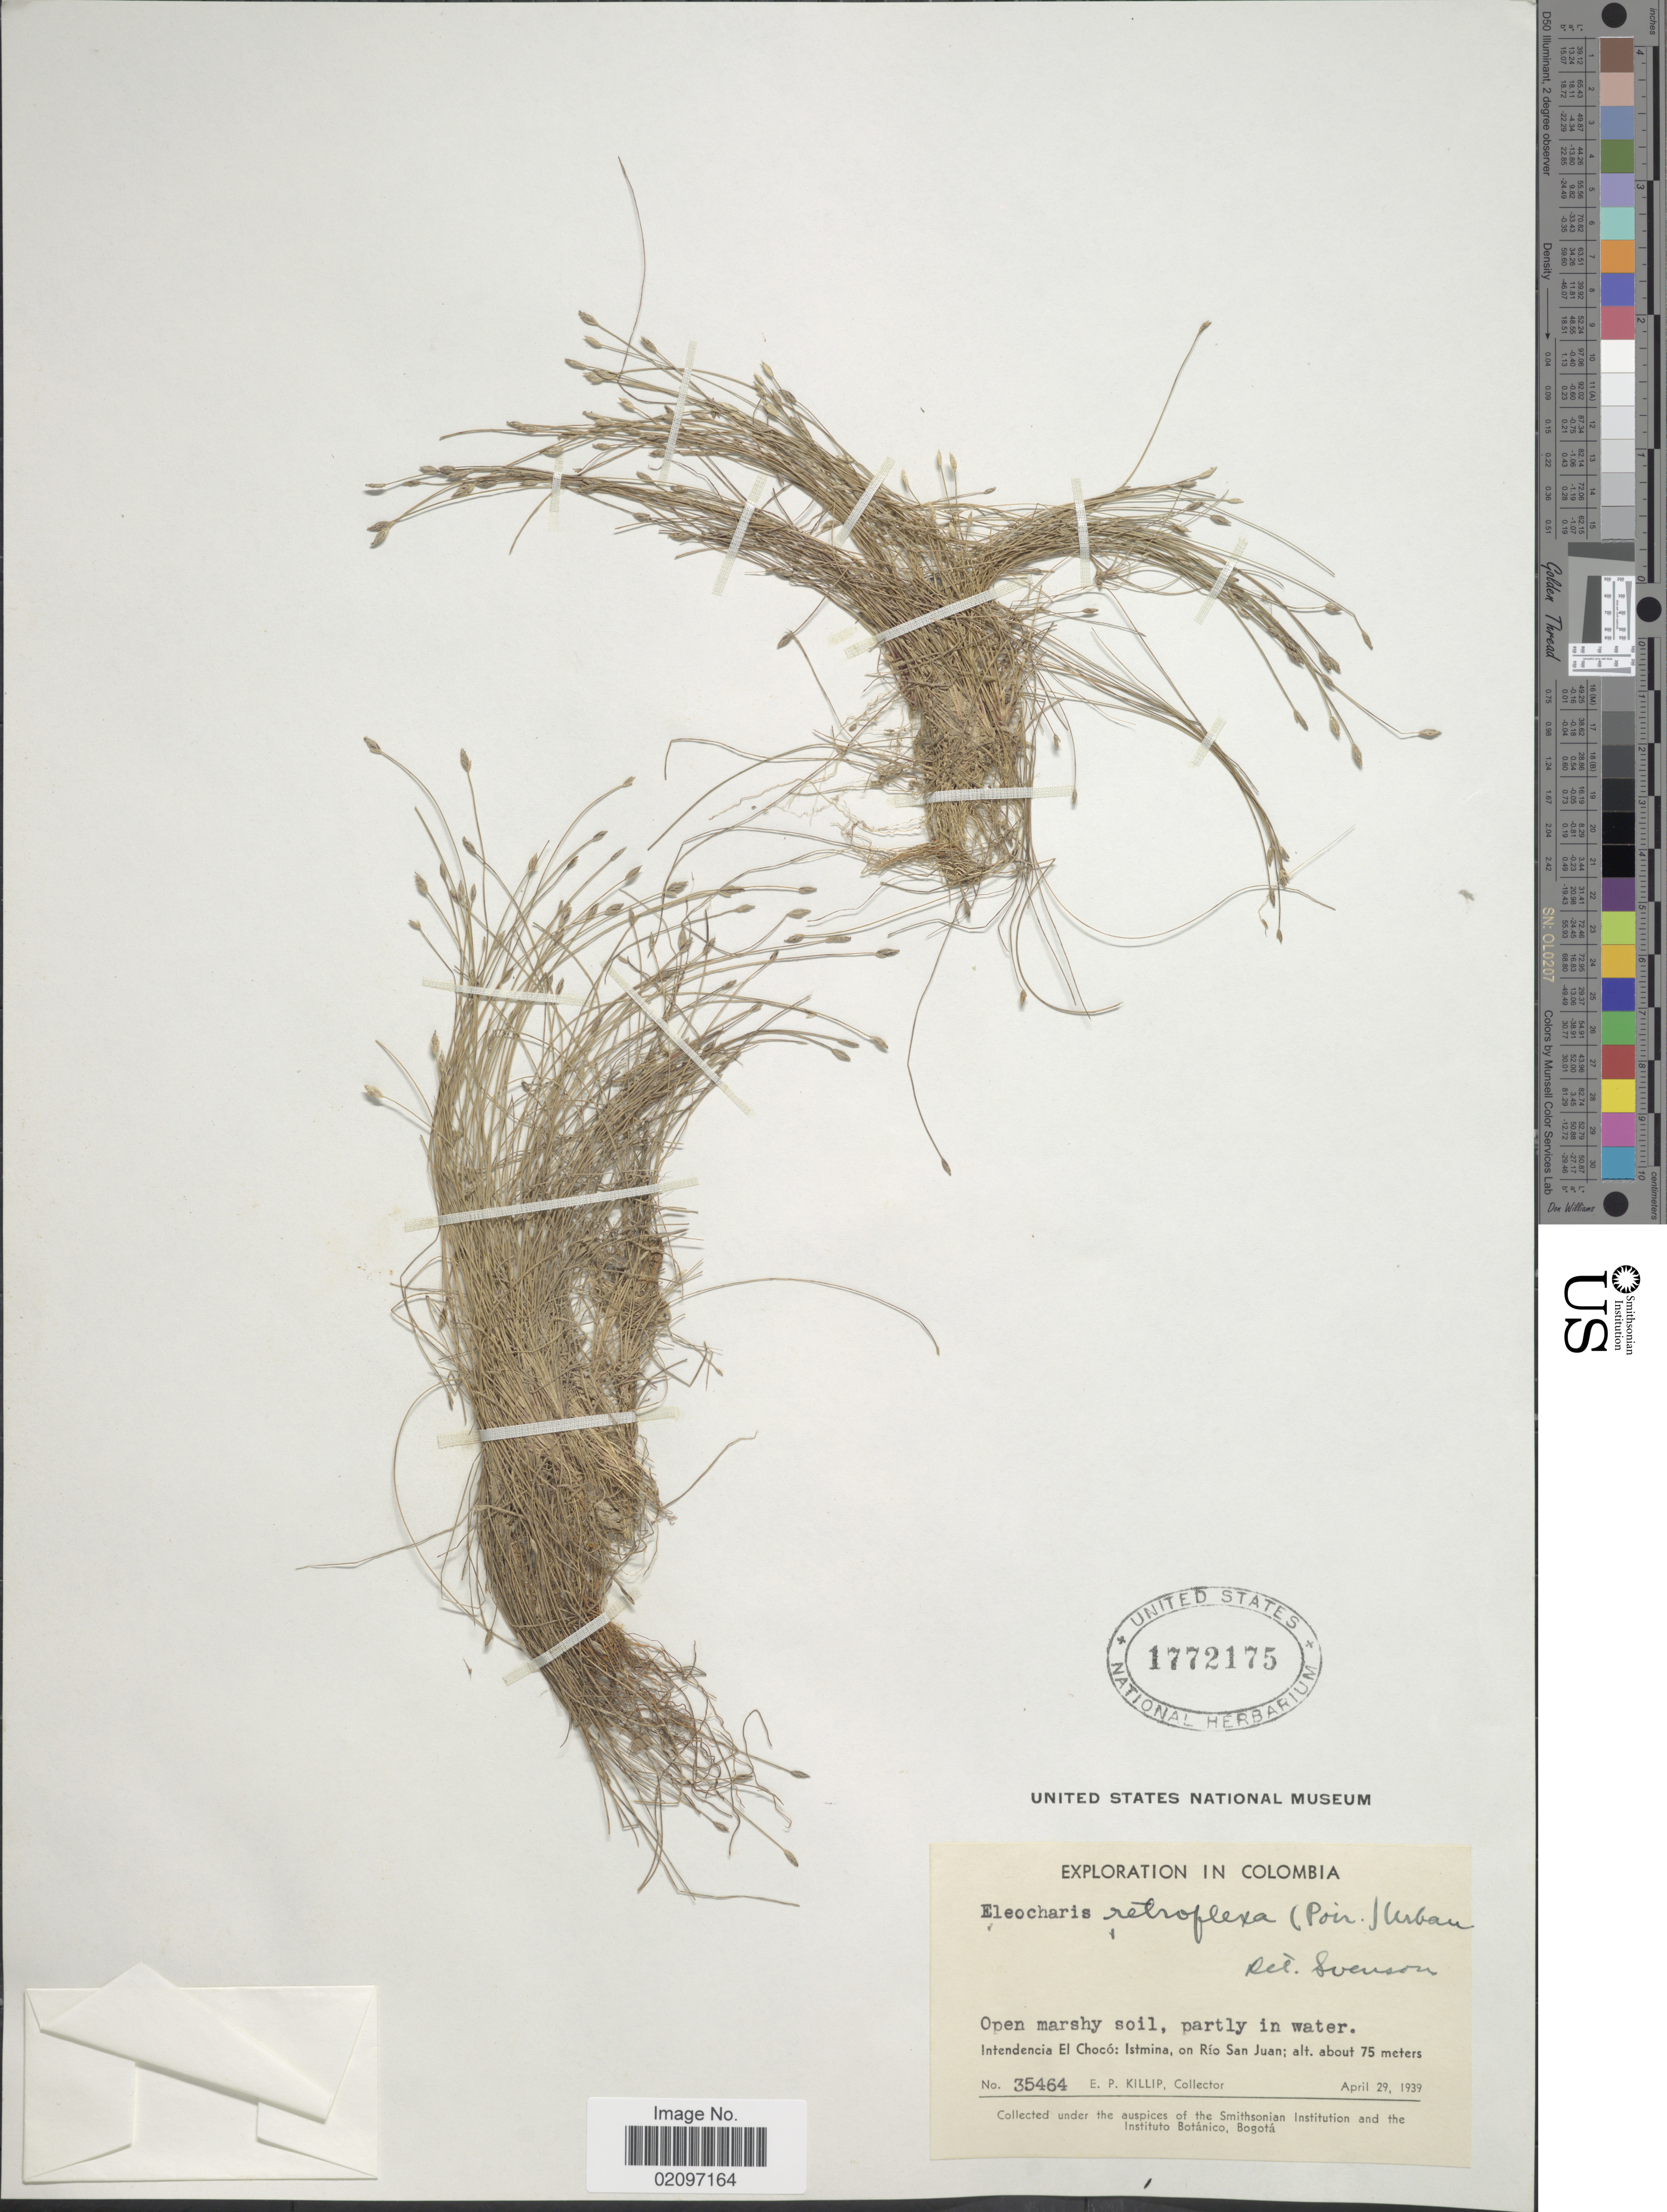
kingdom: Plantae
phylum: Tracheophyta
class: Liliopsida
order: Poales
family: Cyperaceae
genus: Eleocharis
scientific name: Eleocharis retroflexa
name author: (Poir.) Urb.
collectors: E. P. Killip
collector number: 35464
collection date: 1939-04-29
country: Colombia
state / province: Chocó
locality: Intendencia El Choco: Istmina, on Rio San Juan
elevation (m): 75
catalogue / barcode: US 1772175